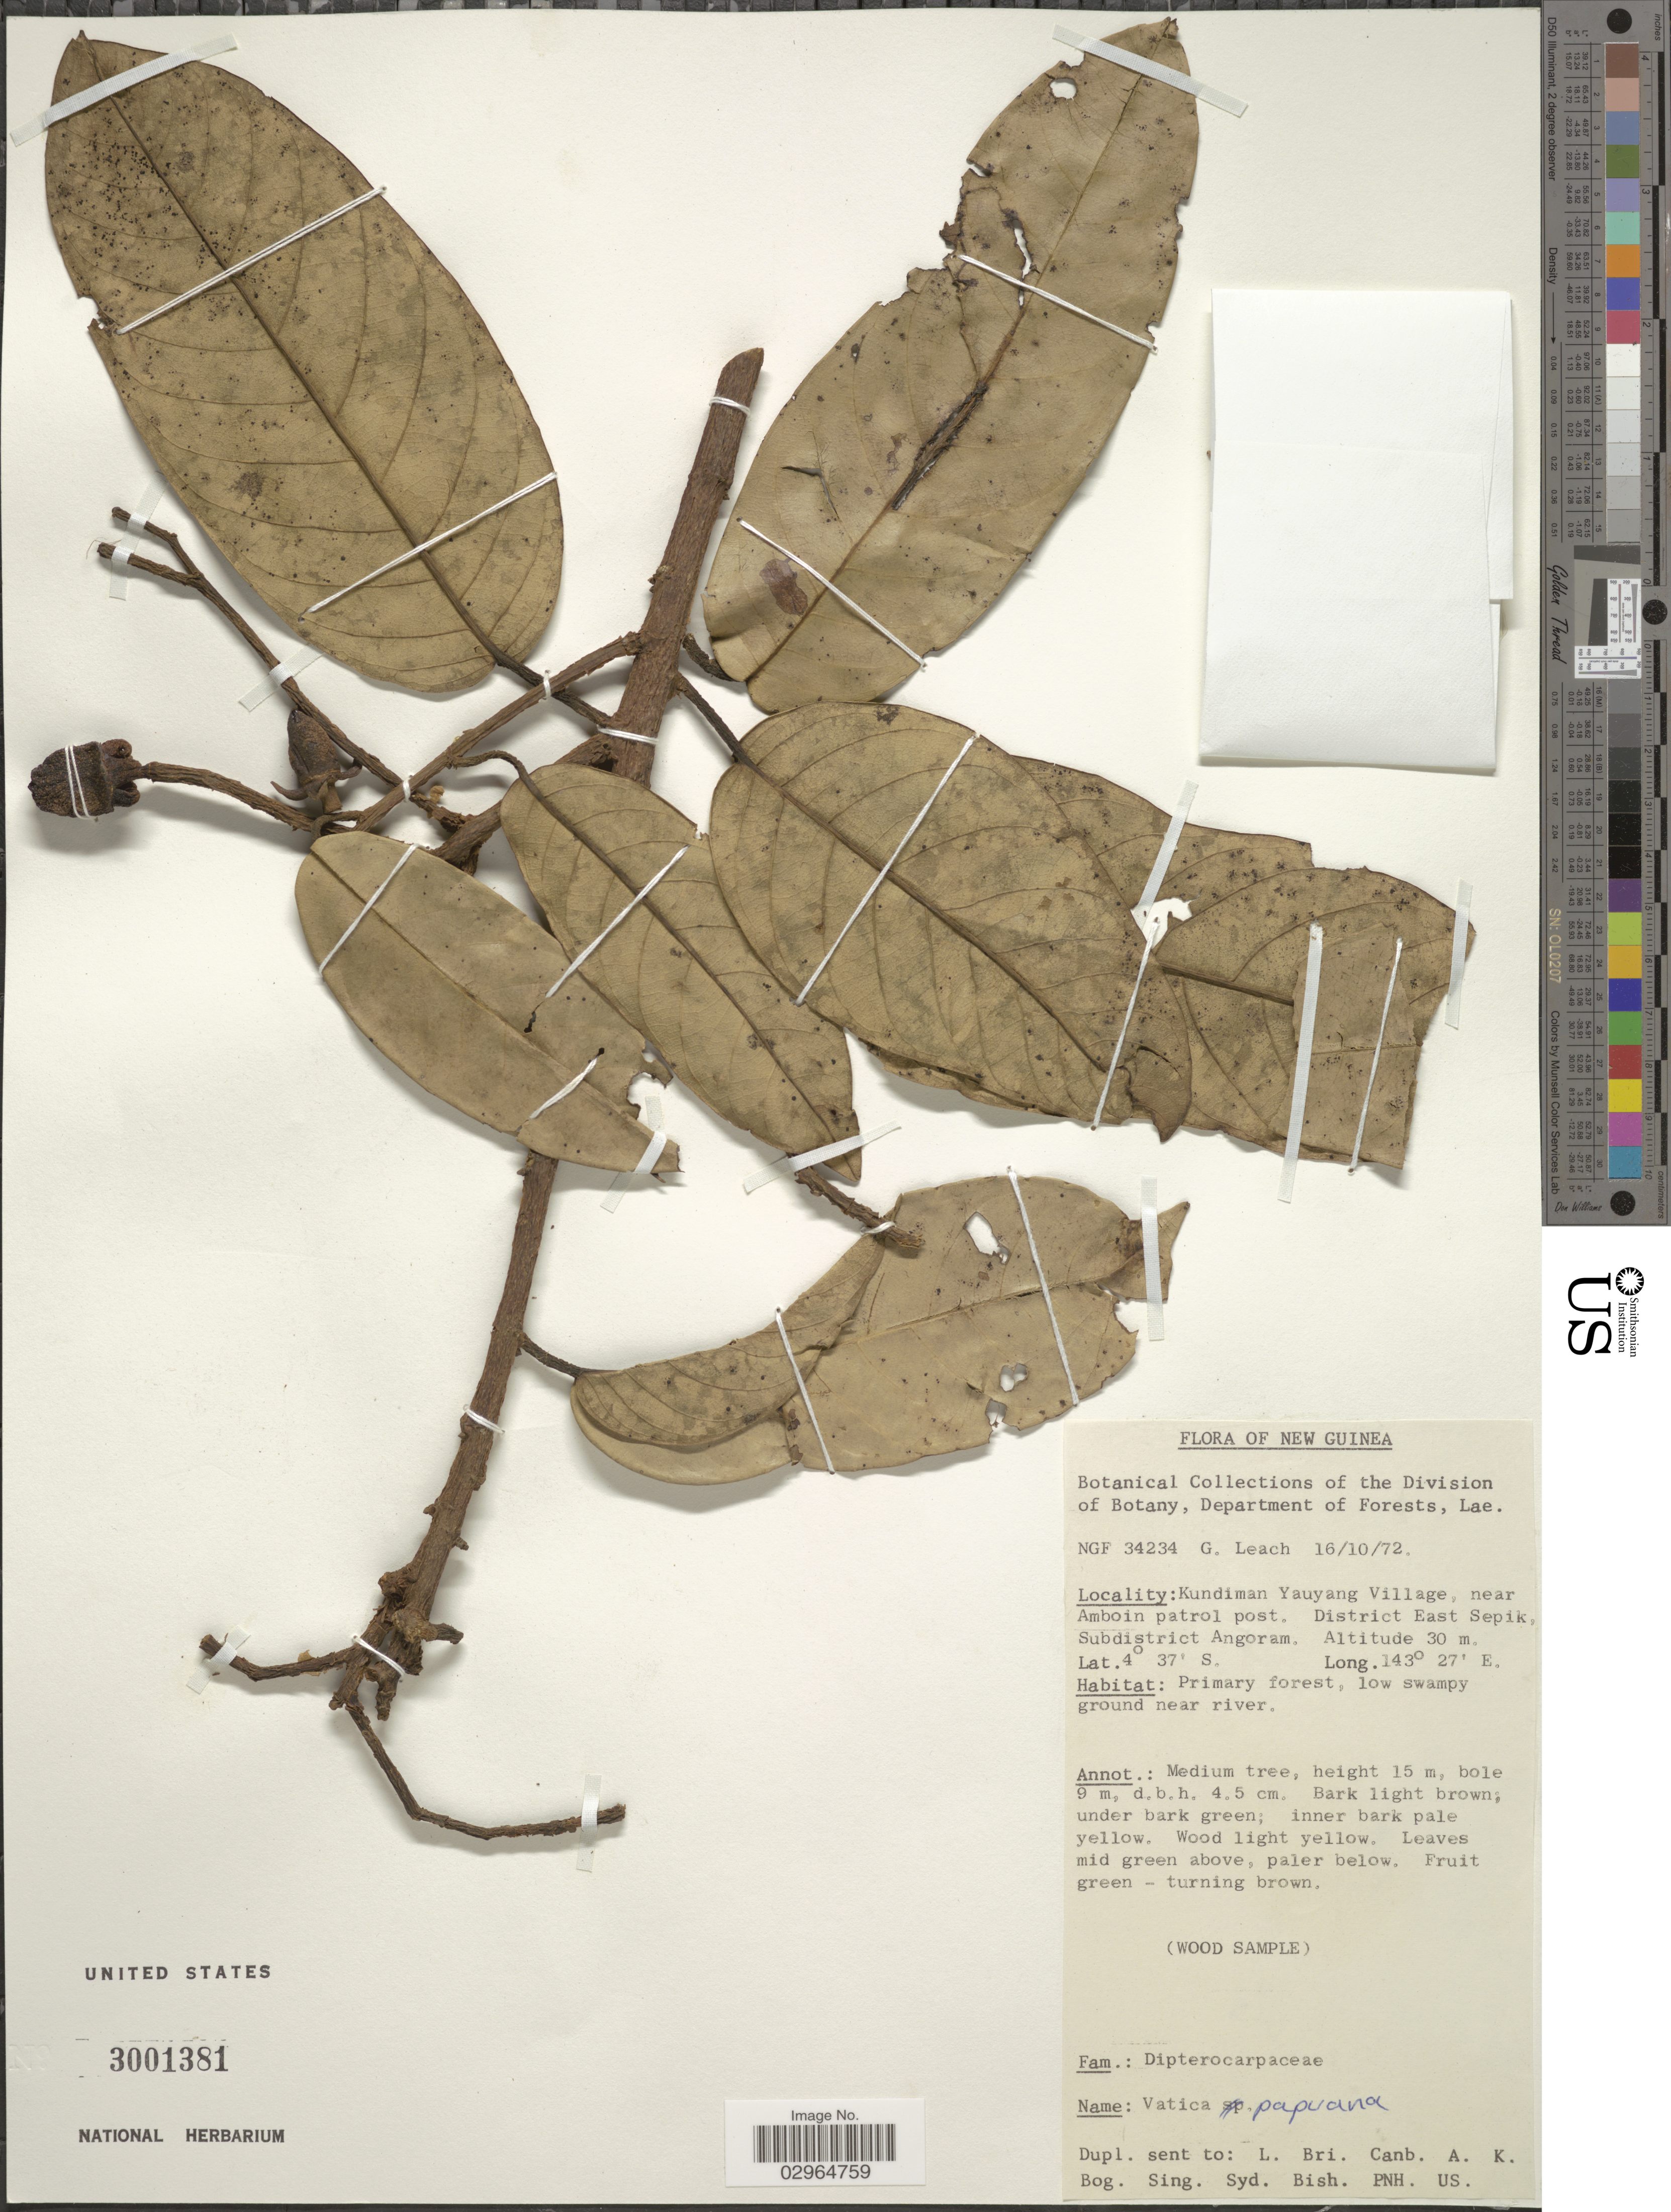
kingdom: Plantae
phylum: Tracheophyta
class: Magnoliopsida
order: Malvales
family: Dipterocarpaceae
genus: Vatica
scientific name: Vatica papuana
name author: Dyer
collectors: G. Leach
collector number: NGF34234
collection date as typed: Transcribed d/m/y: 16/10/72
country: Papua New Guinea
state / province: East Sepik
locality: New Guinea. Kundiman Yauyang Village, near Amboin patrol post. District East Sepik, Subdistrict Angoram.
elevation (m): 30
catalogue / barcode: US 3001381